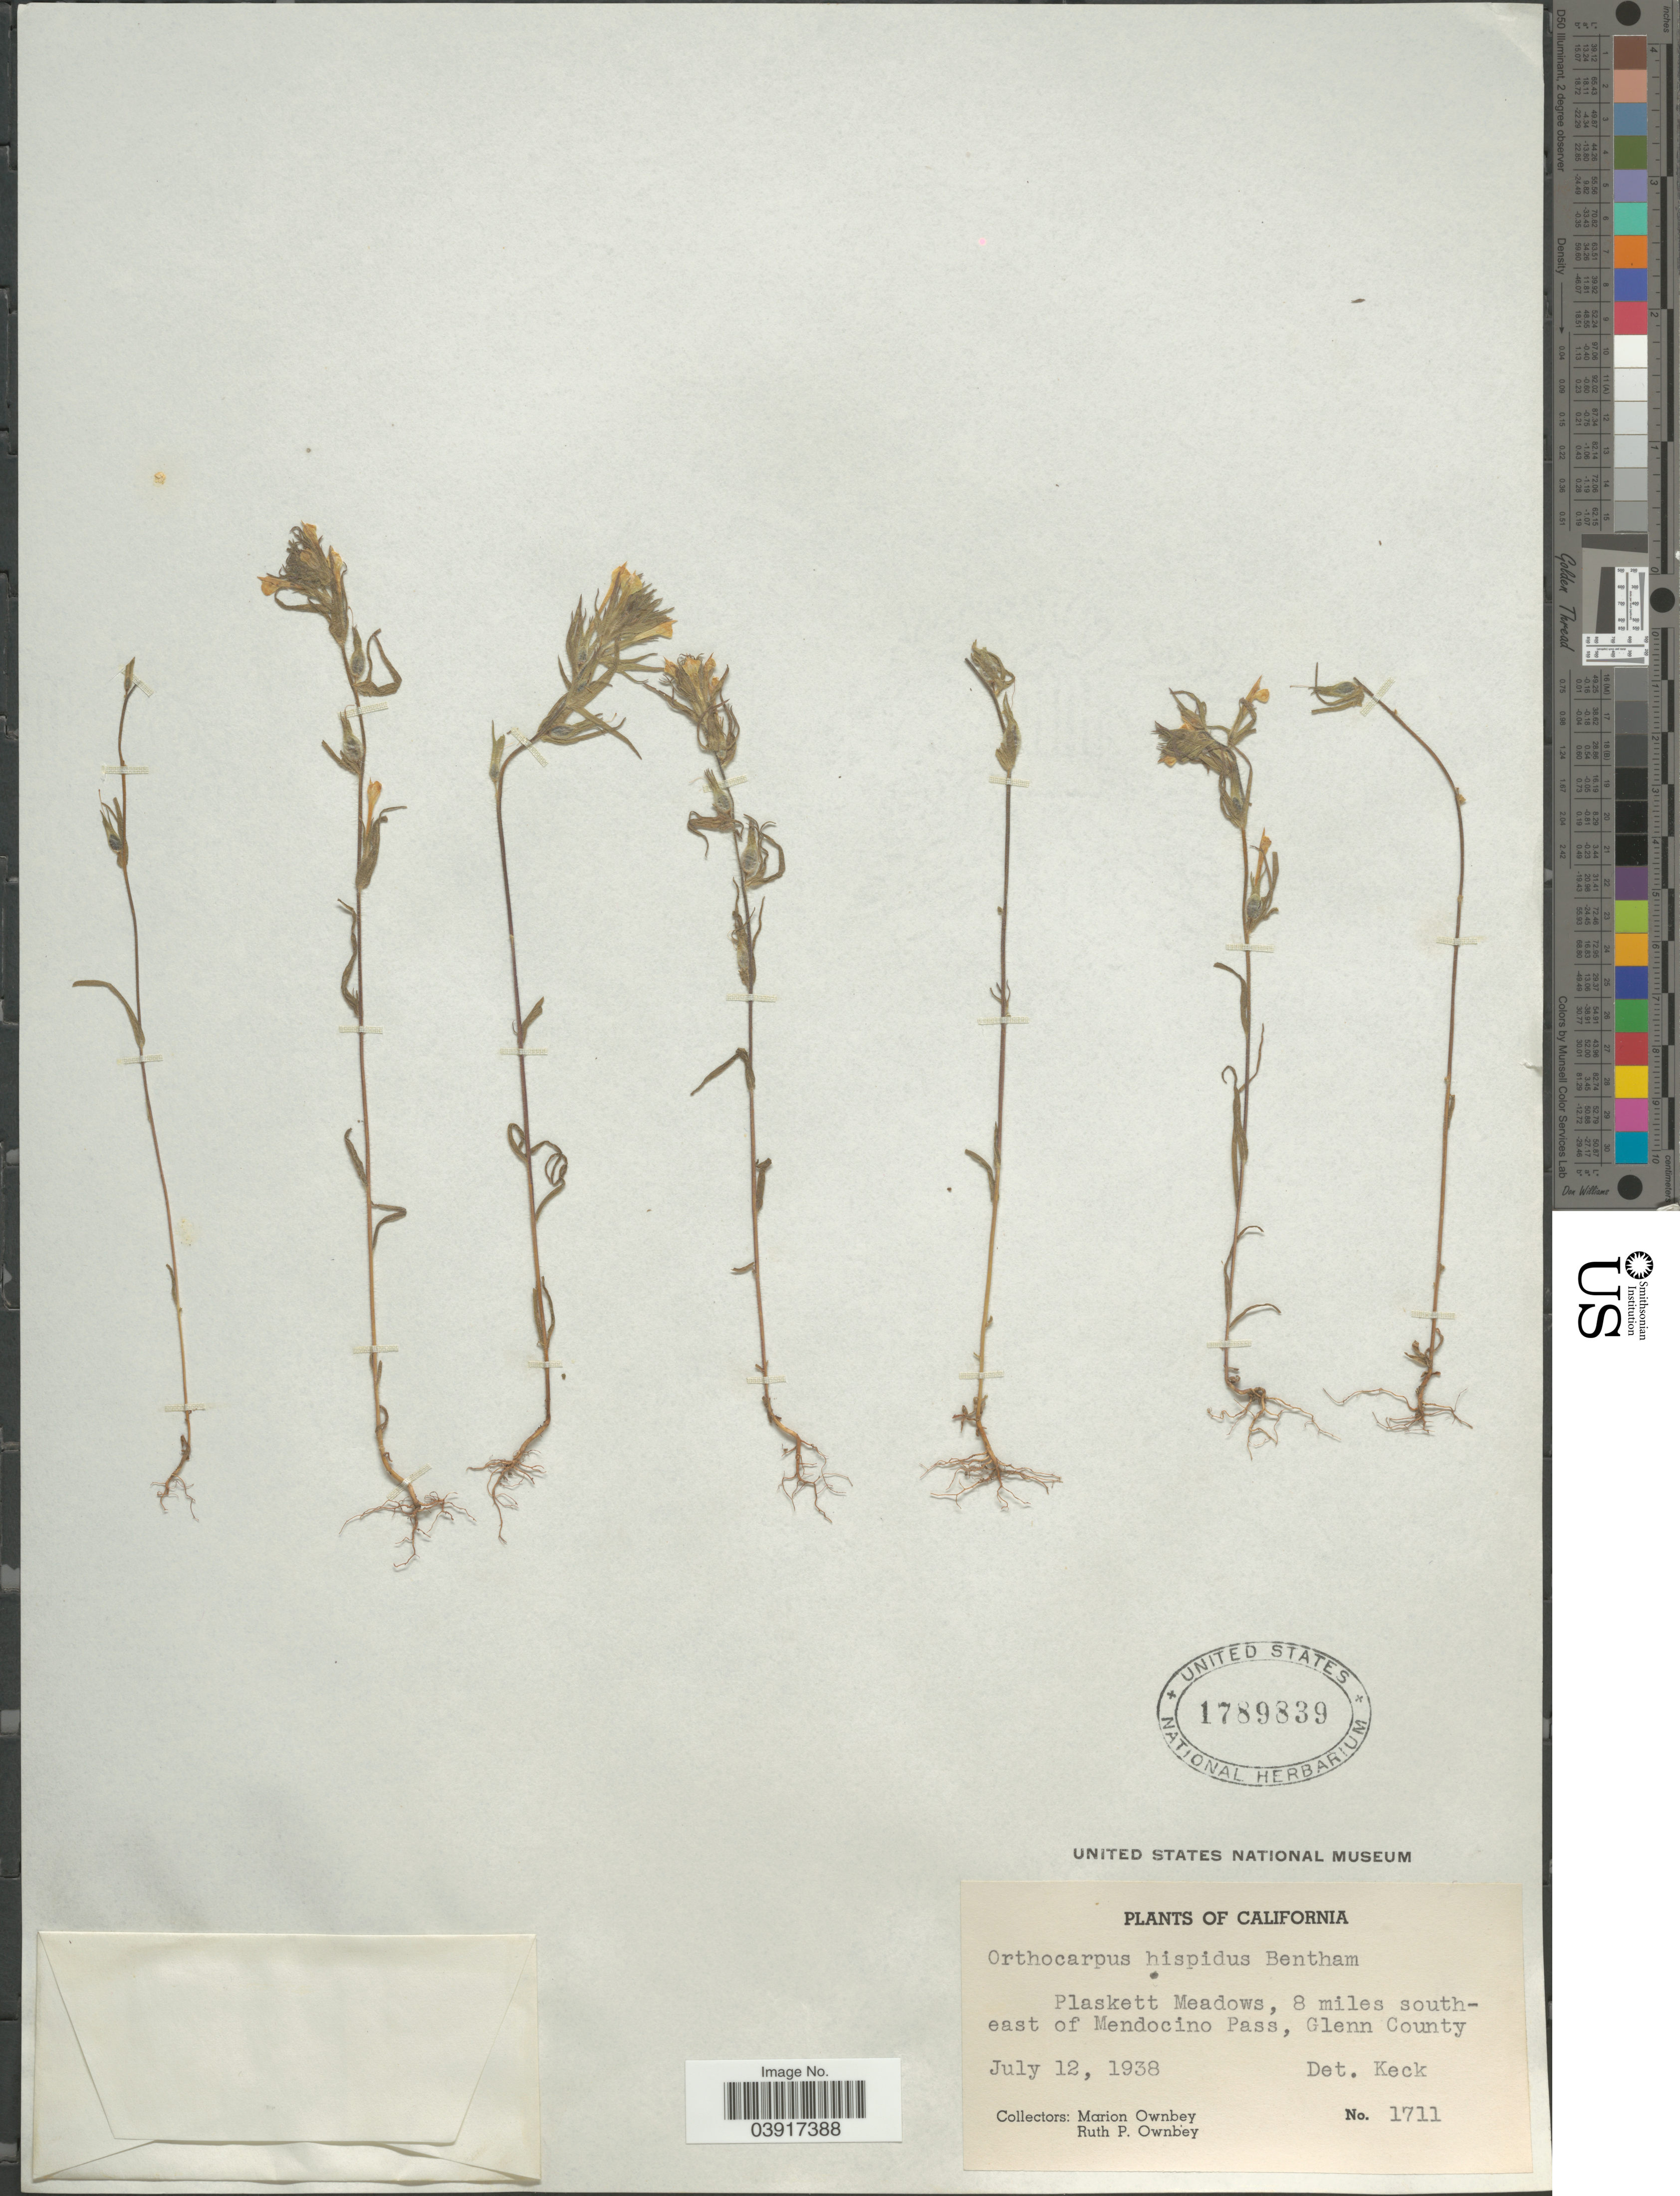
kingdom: Plantae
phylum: Tracheophyta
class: Magnoliopsida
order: Lamiales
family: Orobanchaceae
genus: Orthocarpus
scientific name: Orthocarpus hispidus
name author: Benth.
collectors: M. Ownbey & R. Ownbey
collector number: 1711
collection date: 1938-07-12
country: United States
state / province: California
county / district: Glenn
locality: Plaskett Meadows, 8 miles south-east of Mendocino Pass, Glenn County.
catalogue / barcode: US 1789839